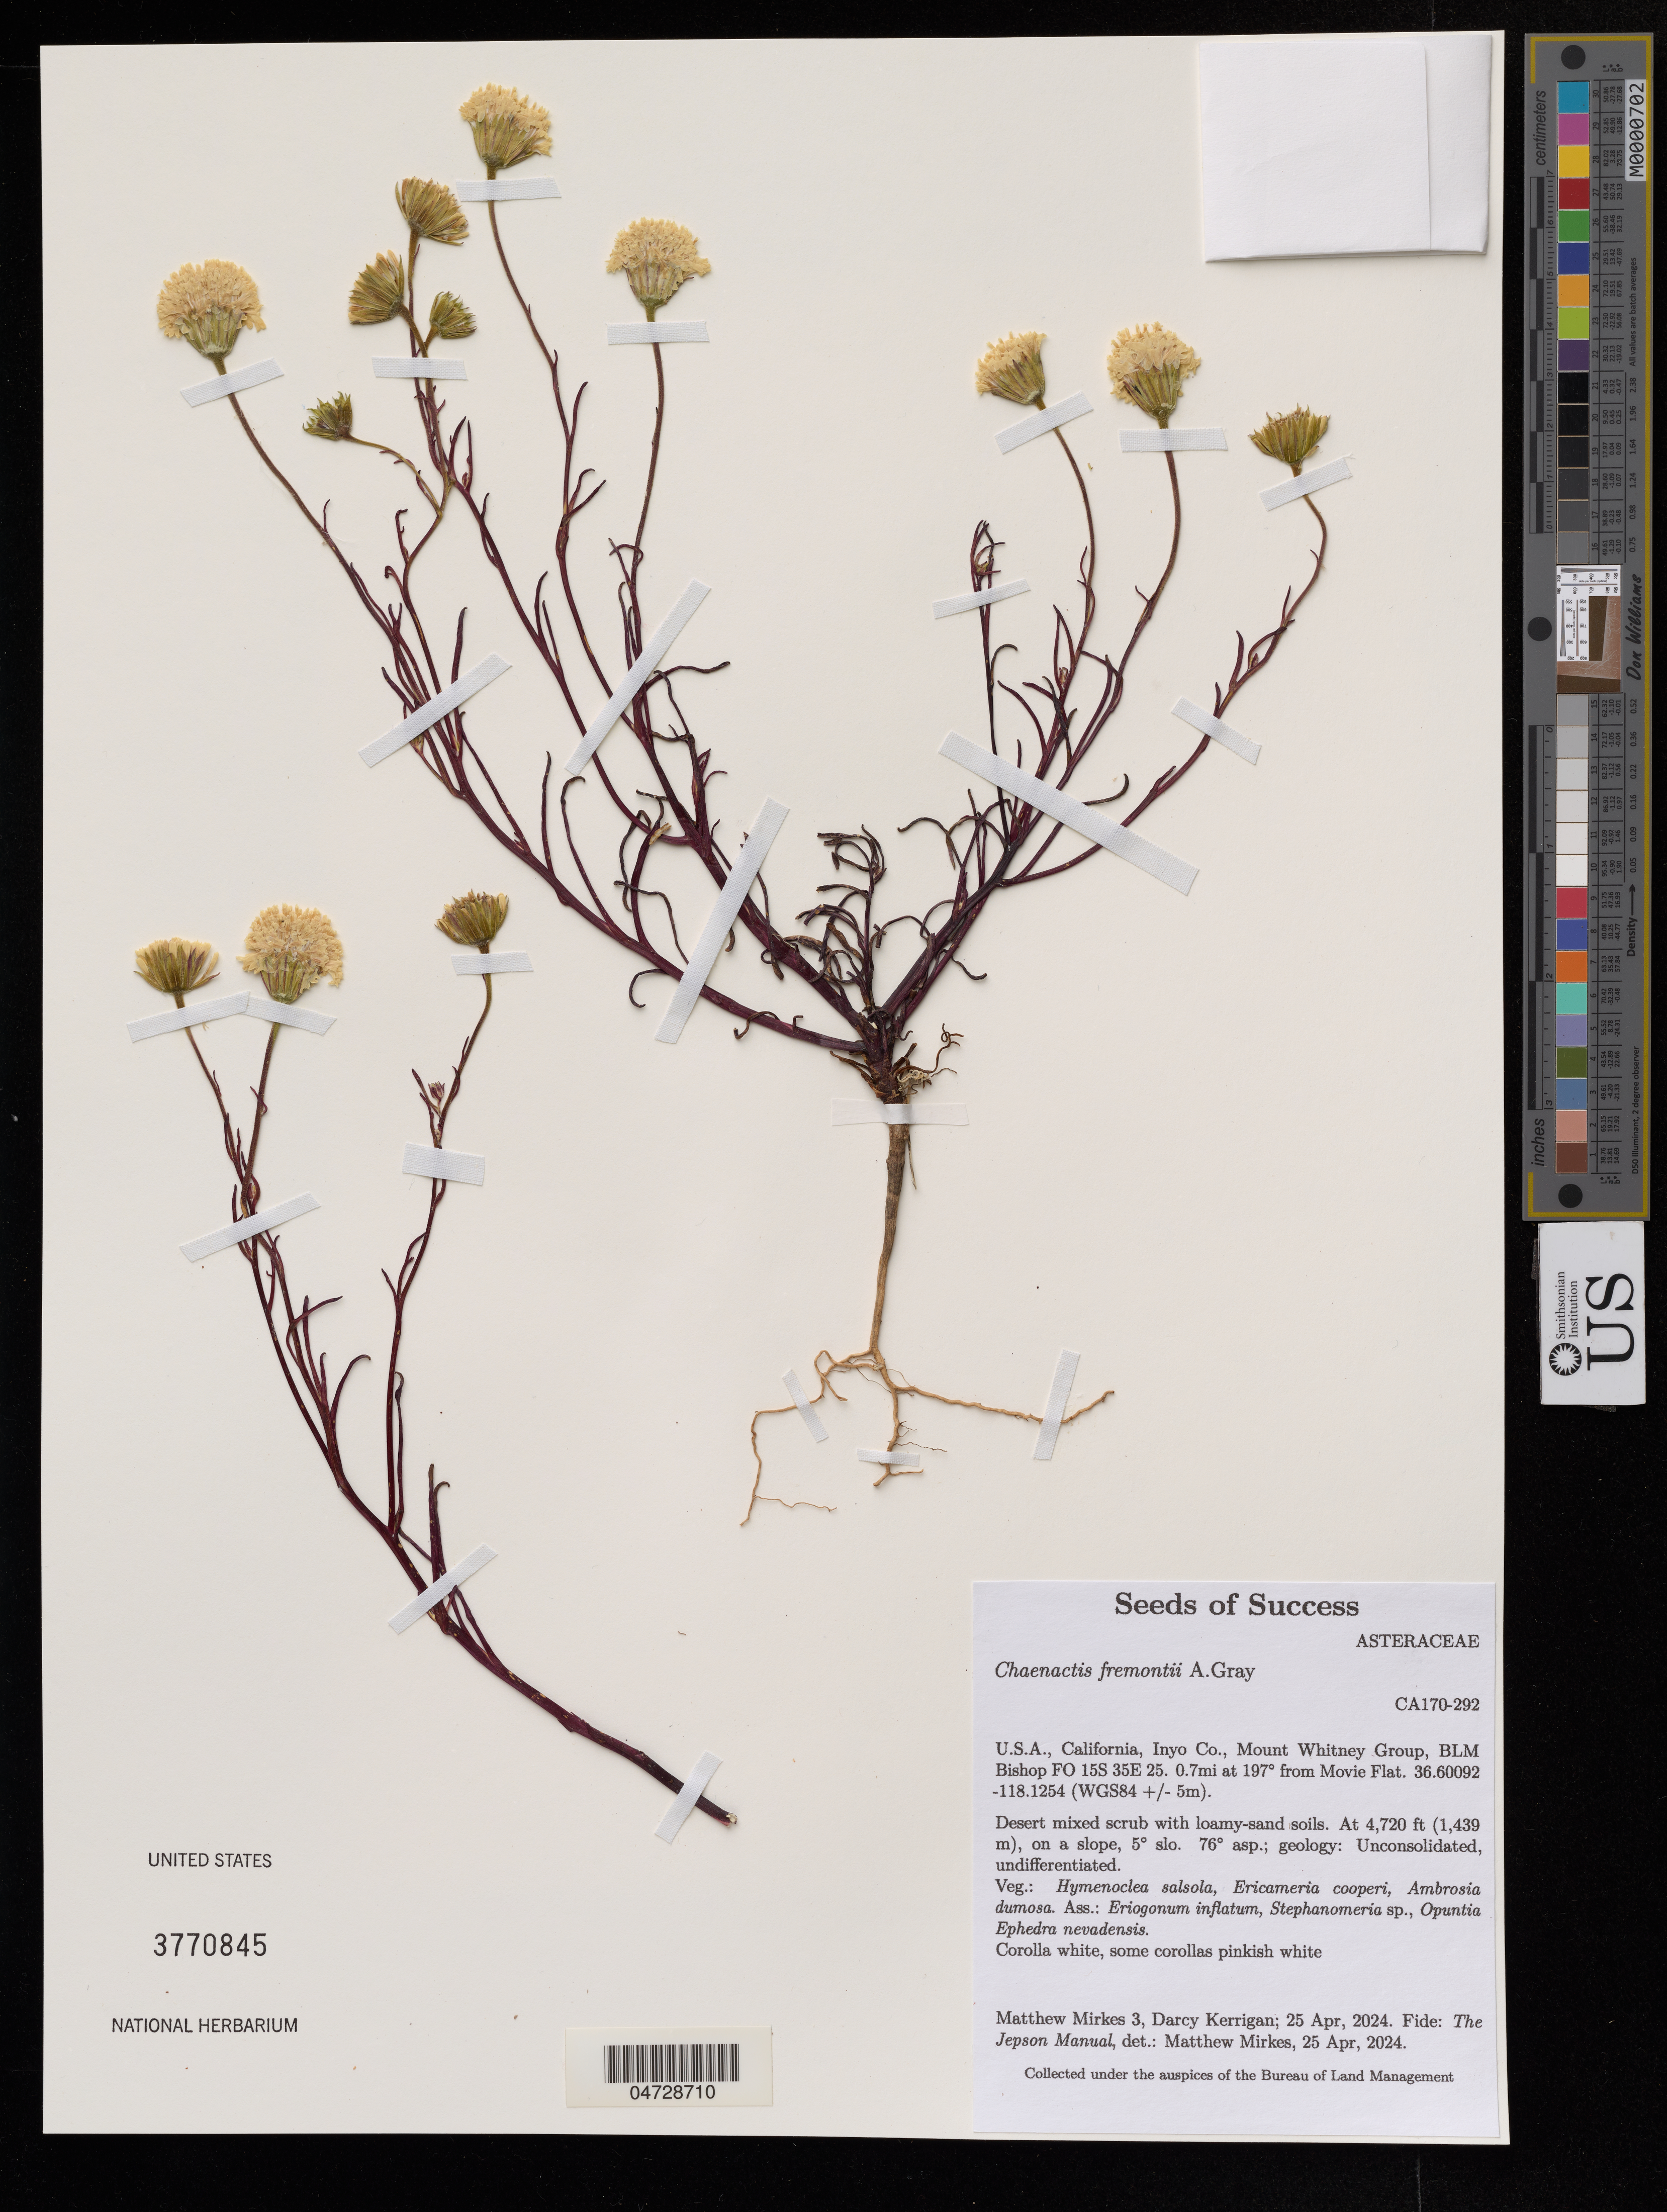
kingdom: Plantae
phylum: Tracheophyta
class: Magnoliopsida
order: Asterales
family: Asteraceae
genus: Chaenactis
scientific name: Chaenactis fremontii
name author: A. Gray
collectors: M. Mirkes & D. Kerrigan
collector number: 3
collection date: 2024-04-25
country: United States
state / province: California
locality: Inyo Co., Mount Whitney Group, BLM Bishop FO 15S 35E 25. 0.7mi at 197° from Movie Flat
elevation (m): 1439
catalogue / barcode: US 3770845